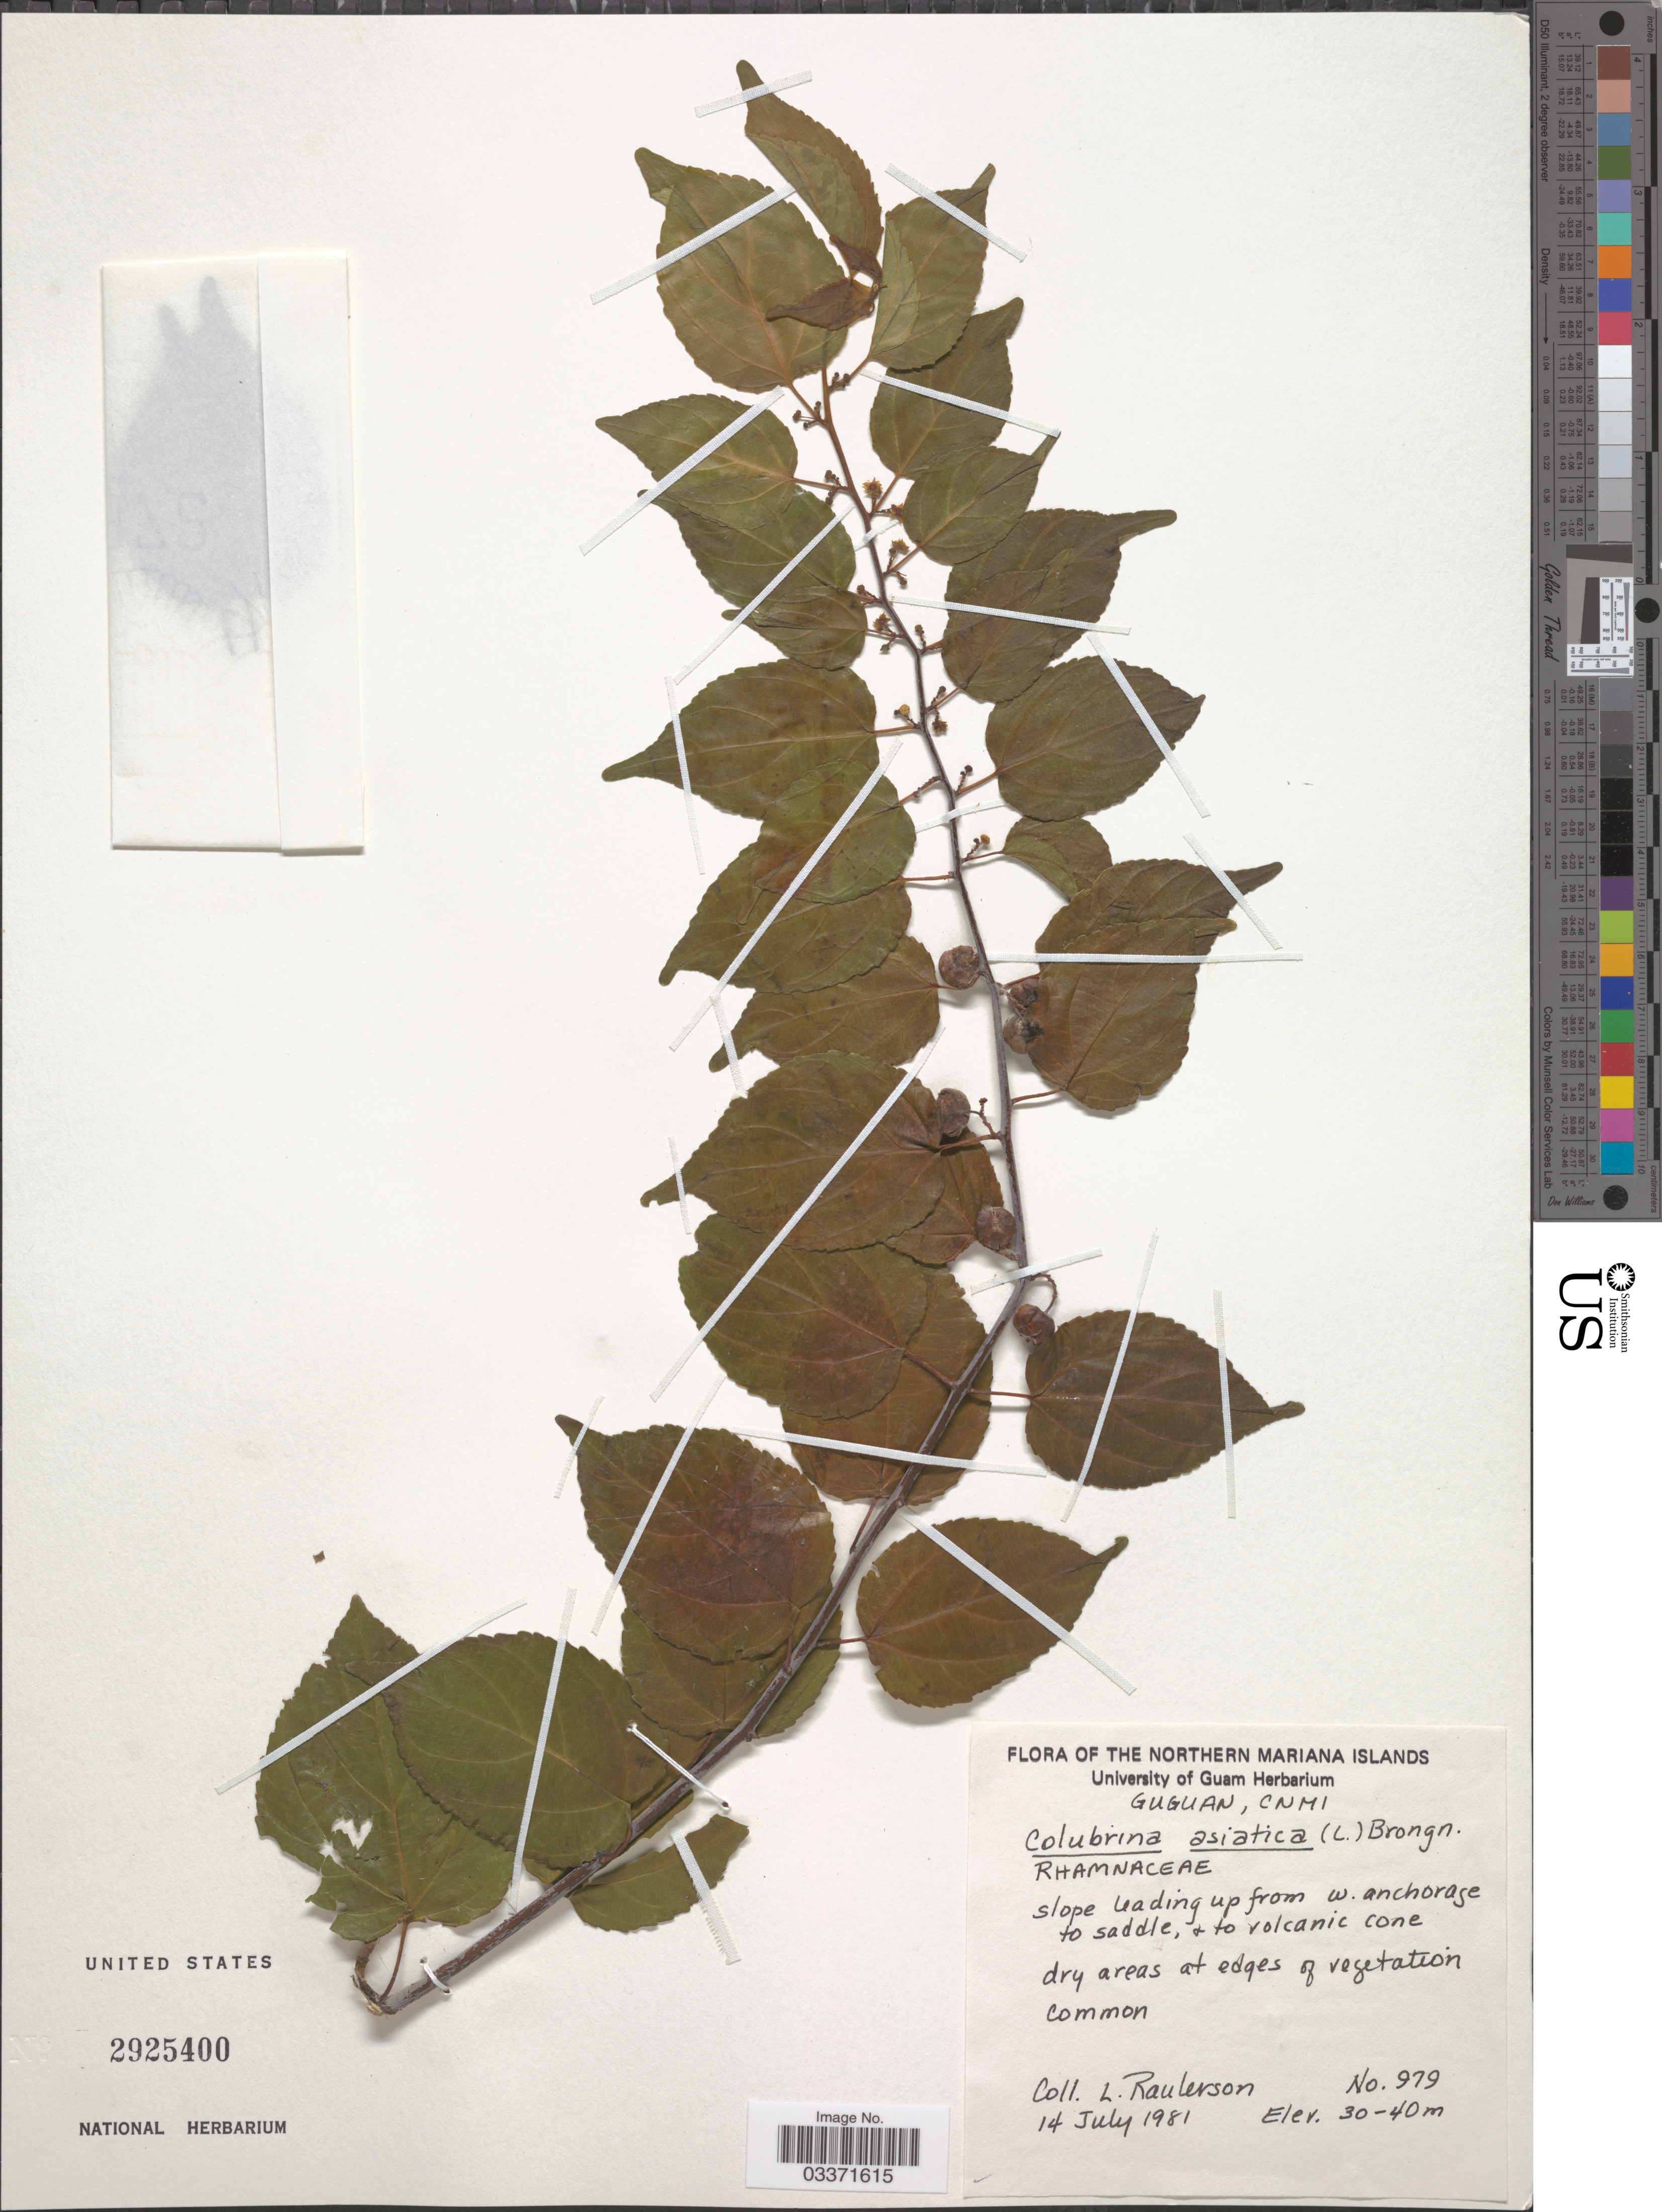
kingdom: Plantae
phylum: Tracheophyta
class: Magnoliopsida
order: Rosales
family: Rhamnaceae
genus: Colubrina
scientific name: Colubrina asiatica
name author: (L.) Brongn.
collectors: L. Raulerson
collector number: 979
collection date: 1981-07-14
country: Northern Mariana Islands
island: Guguan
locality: Guguan, CNMI.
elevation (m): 30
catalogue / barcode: US 2925400